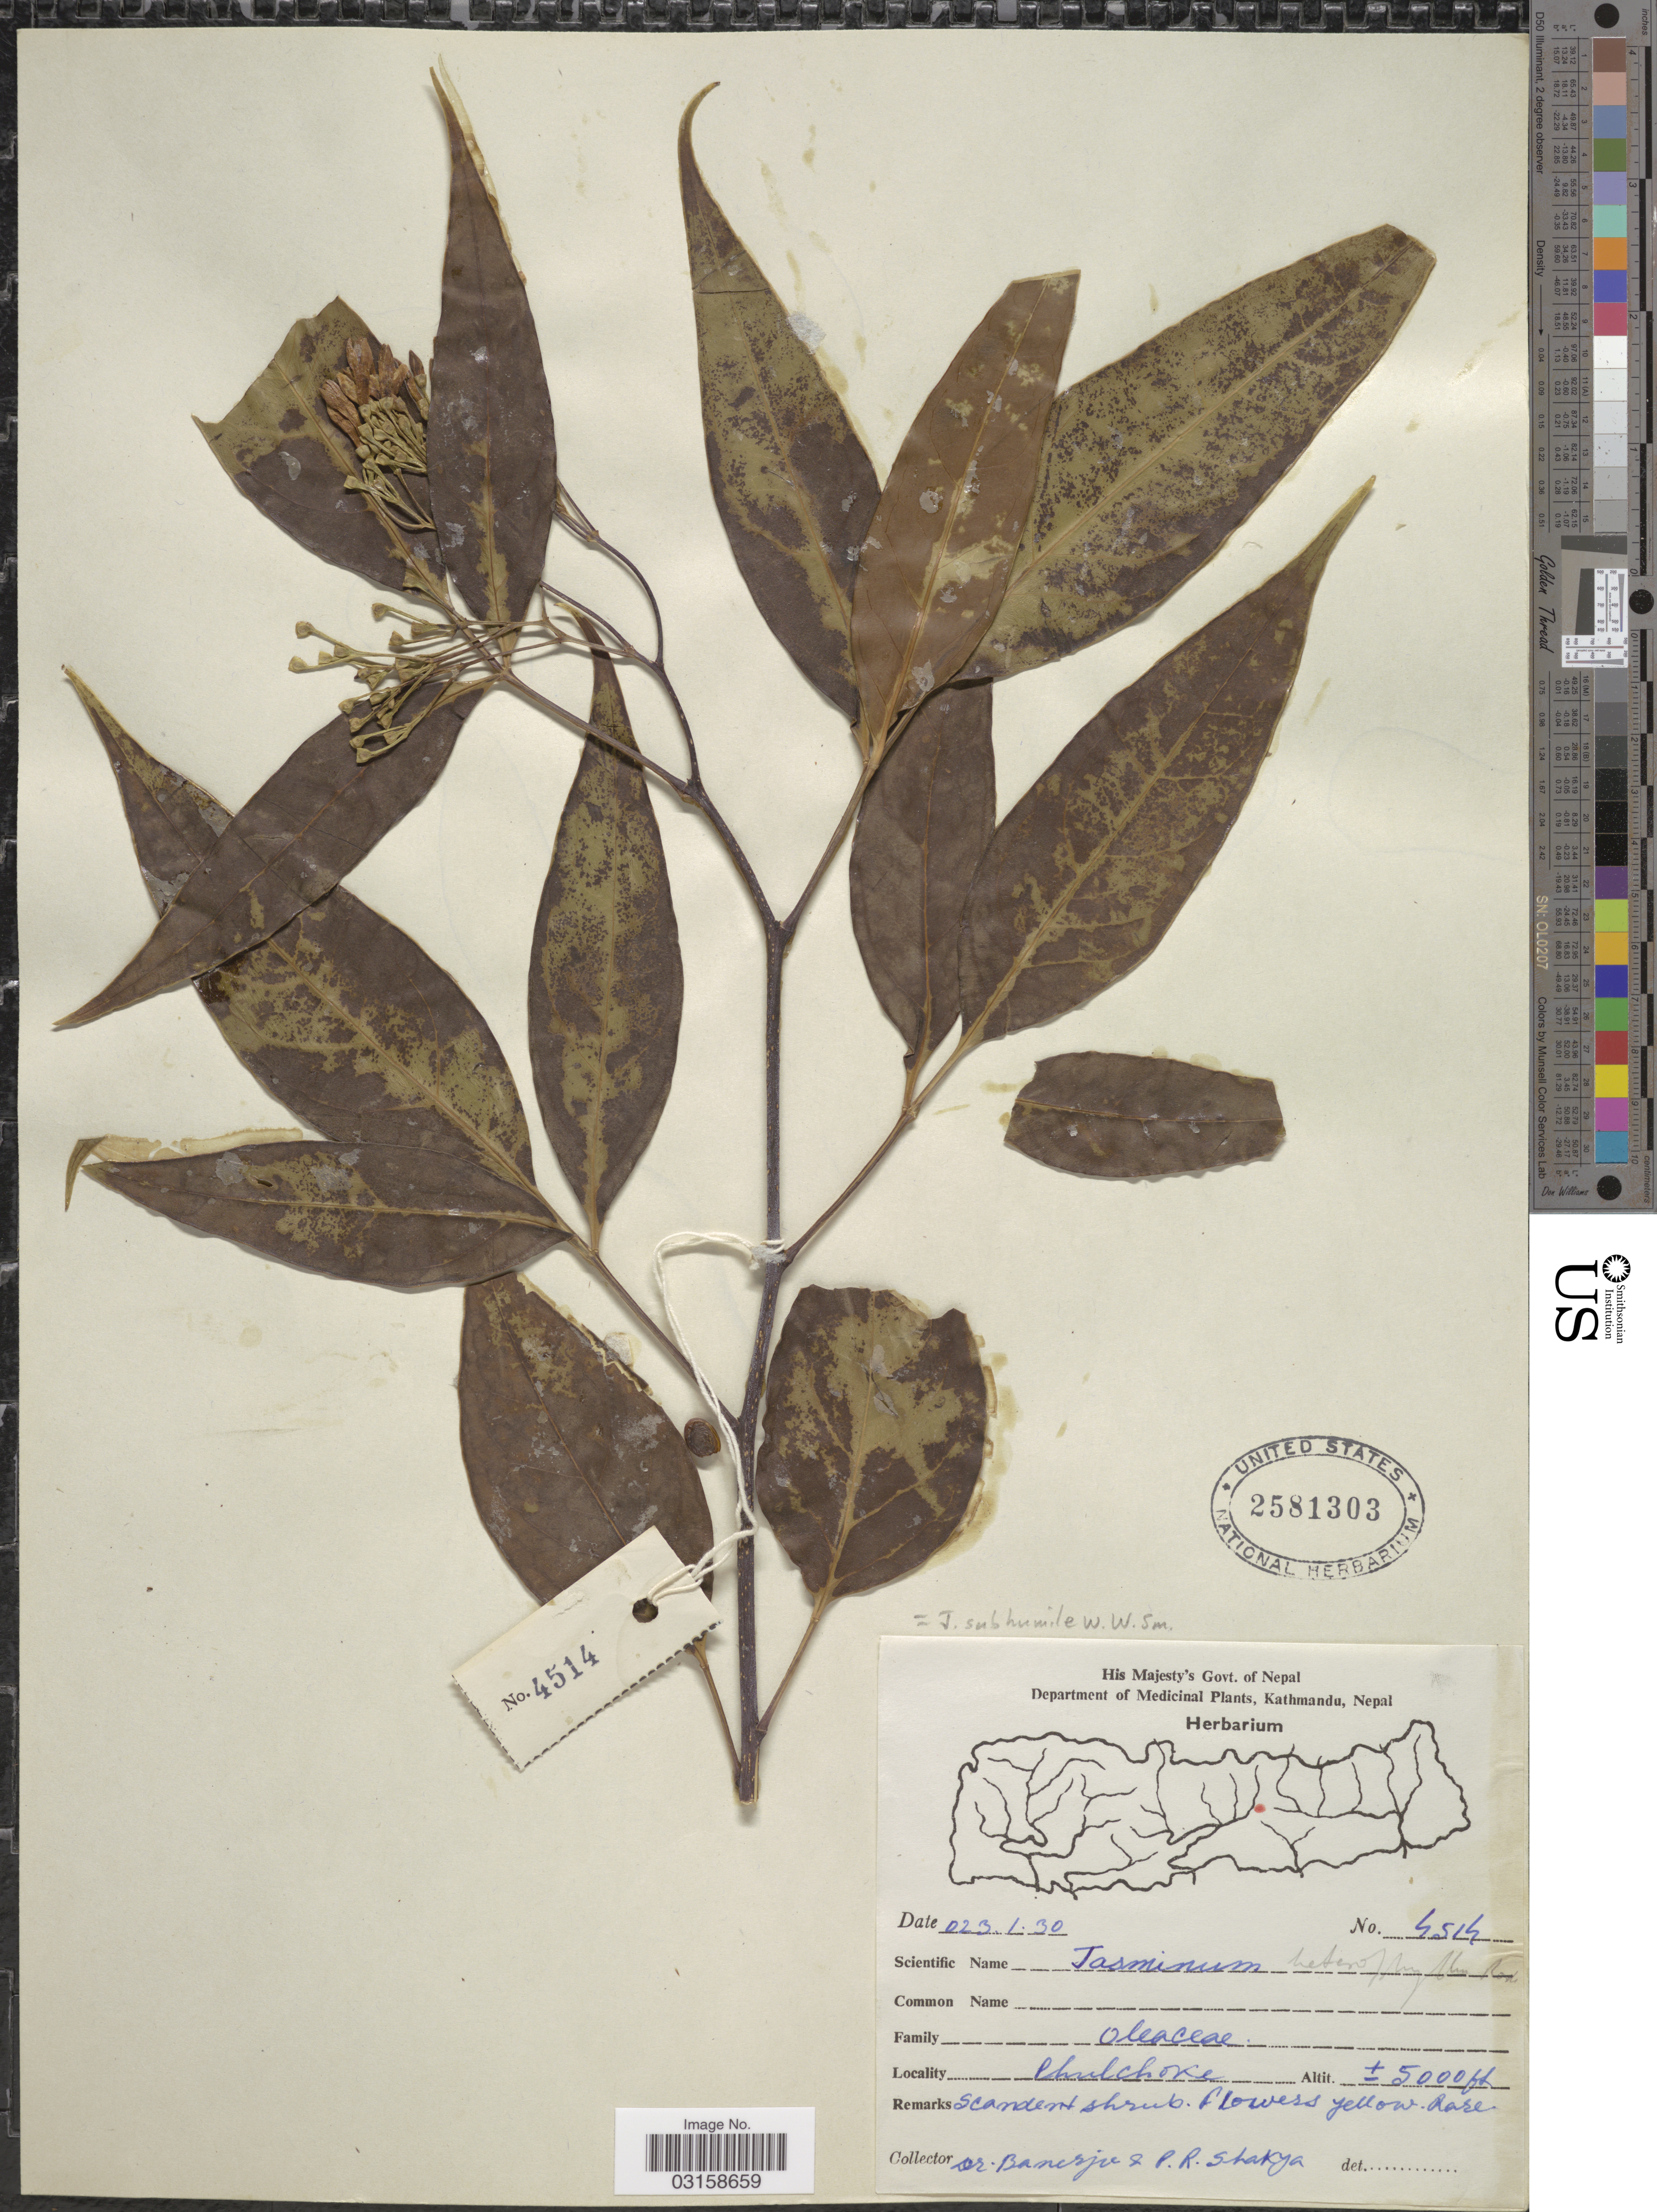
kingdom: Plantae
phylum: Tracheophyta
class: Magnoliopsida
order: Lamiales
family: Oleaceae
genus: Jasminum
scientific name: Jasminum subhumile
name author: W.W. Sm.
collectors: -. Banerjee & P. Shakya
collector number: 4514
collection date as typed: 023.1.30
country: Nepal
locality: Phulchoke.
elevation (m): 1524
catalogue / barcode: US 2581303